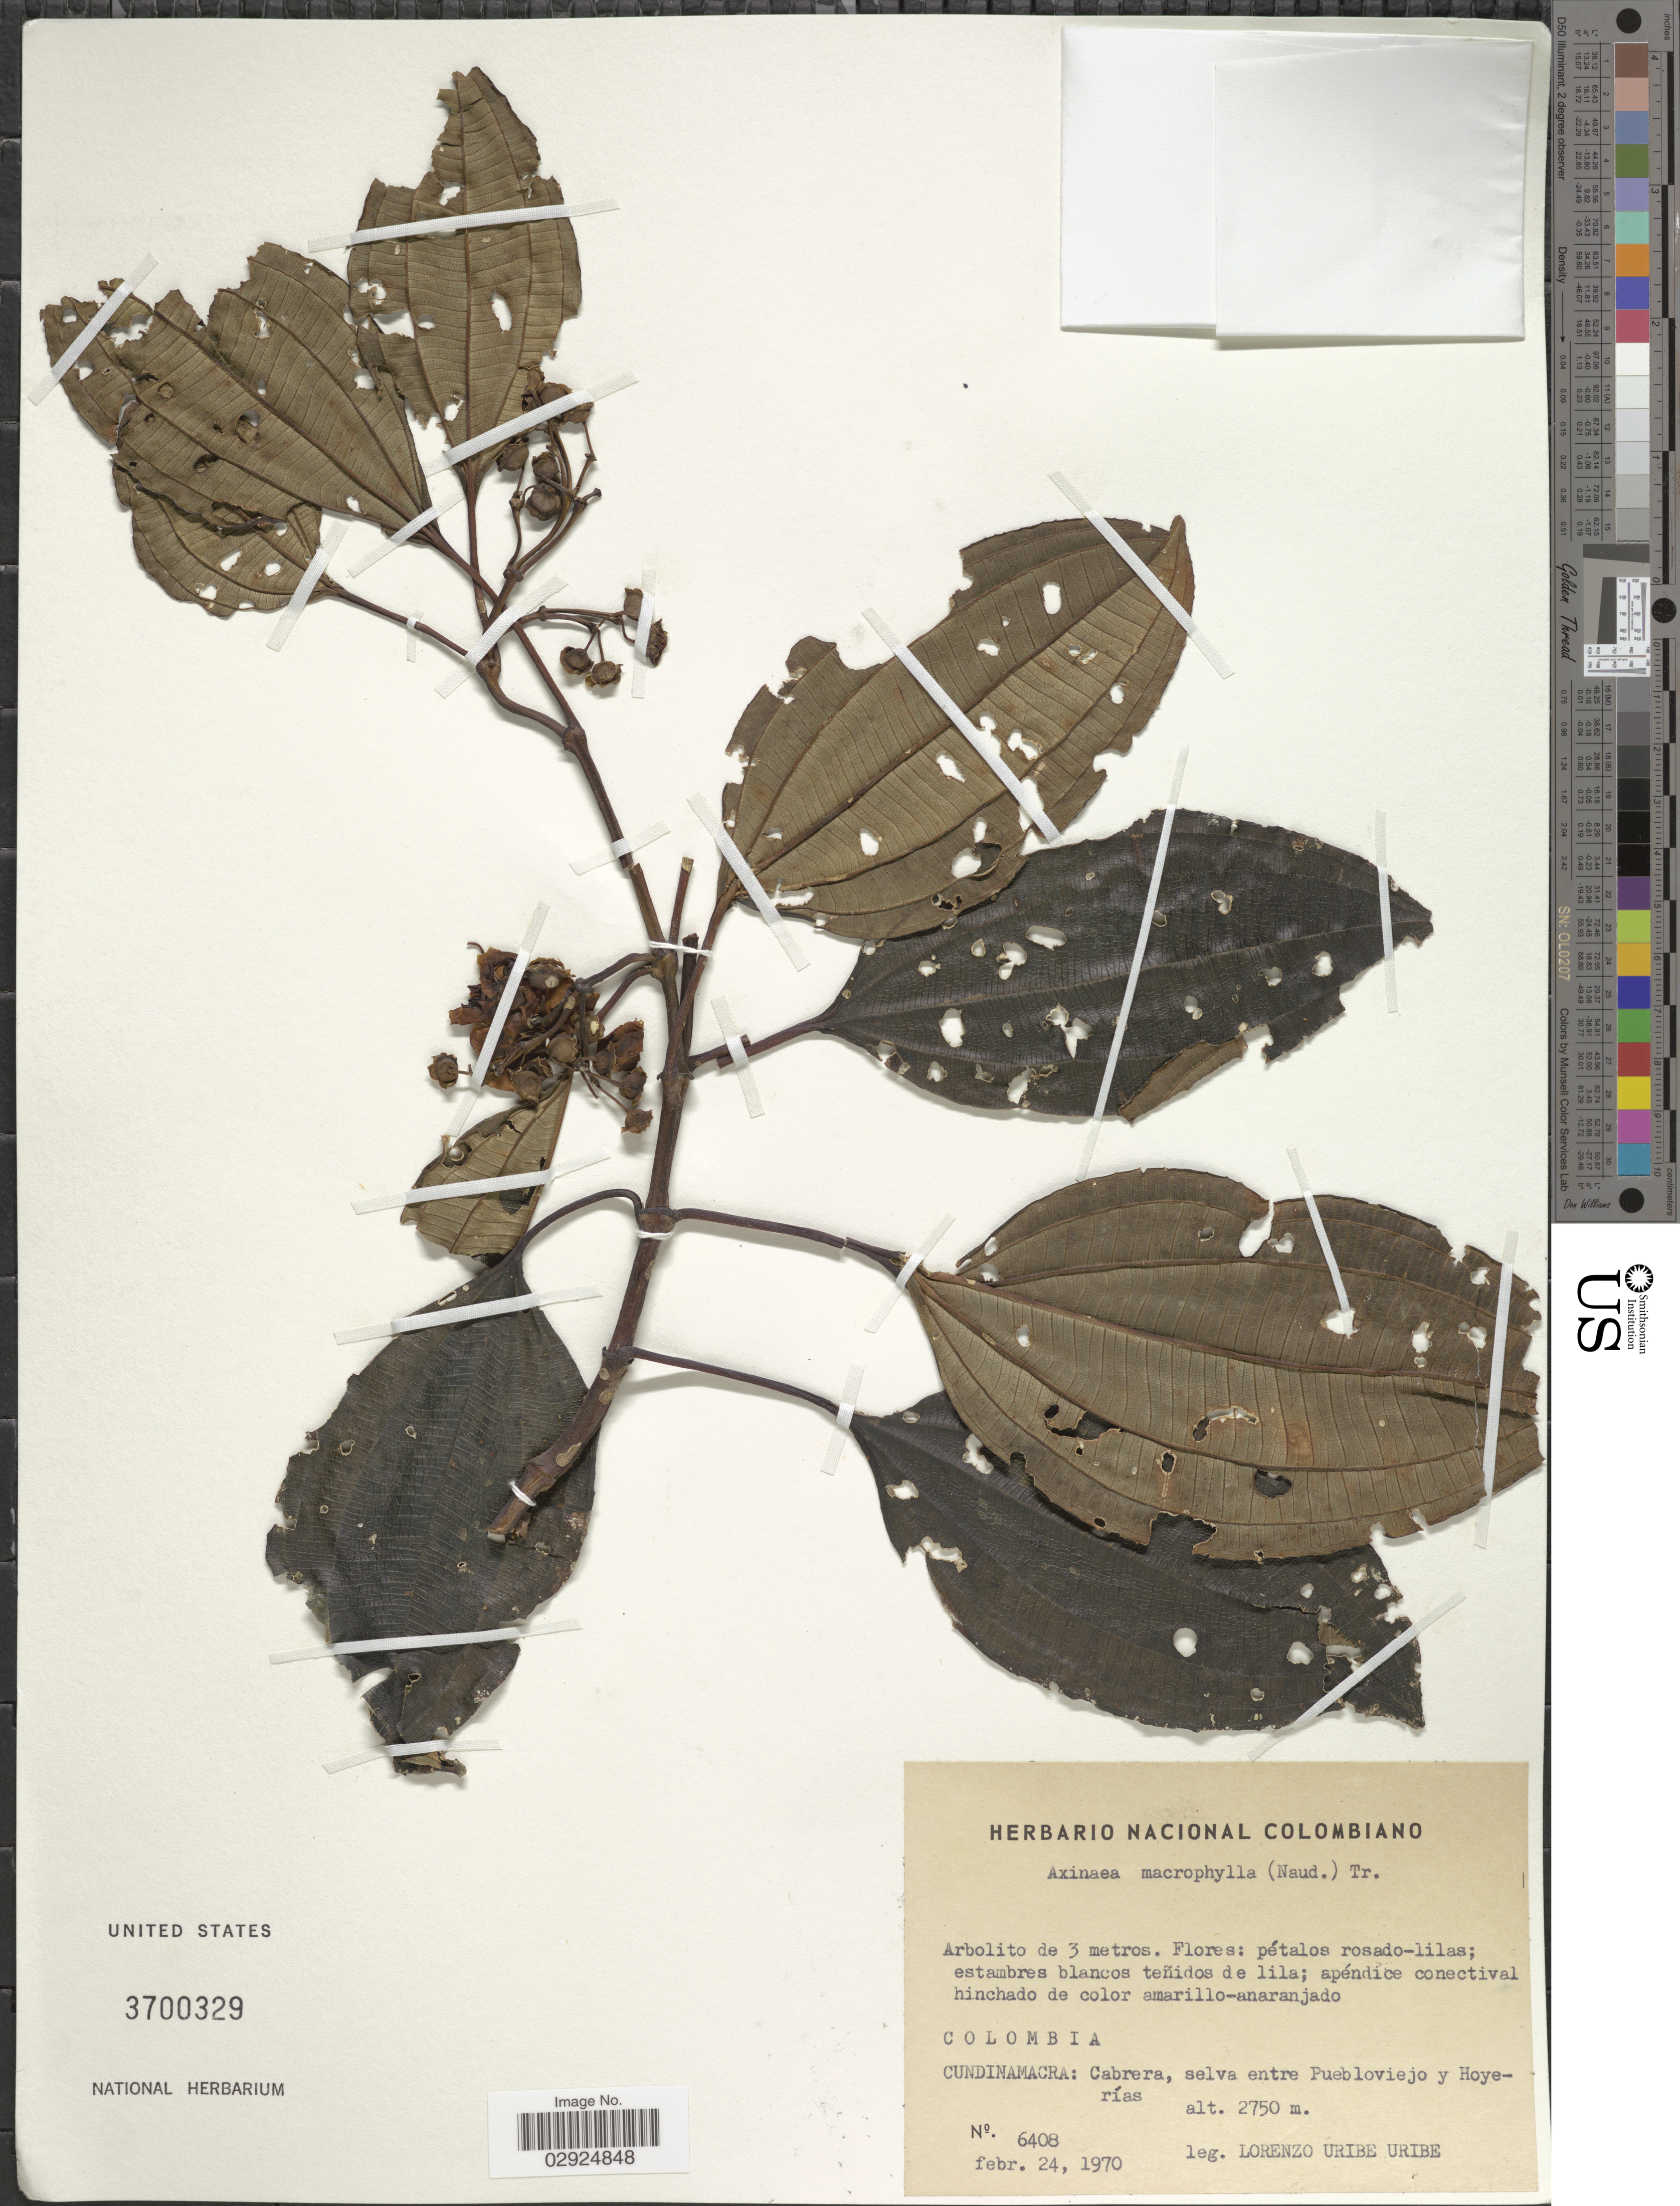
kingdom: Plantae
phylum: Tracheophyta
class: Magnoliopsida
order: Myrtales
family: Melastomataceae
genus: Axinaea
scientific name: Axinaea macrophylla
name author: (Naudin) Triana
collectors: L. Uribe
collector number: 6408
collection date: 1970-02-24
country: Colombia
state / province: Cundinamarca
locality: Cundinamarca: Cabrera, selva entre Puebloviejo y Hoyerías.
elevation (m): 2750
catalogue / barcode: US 3700329